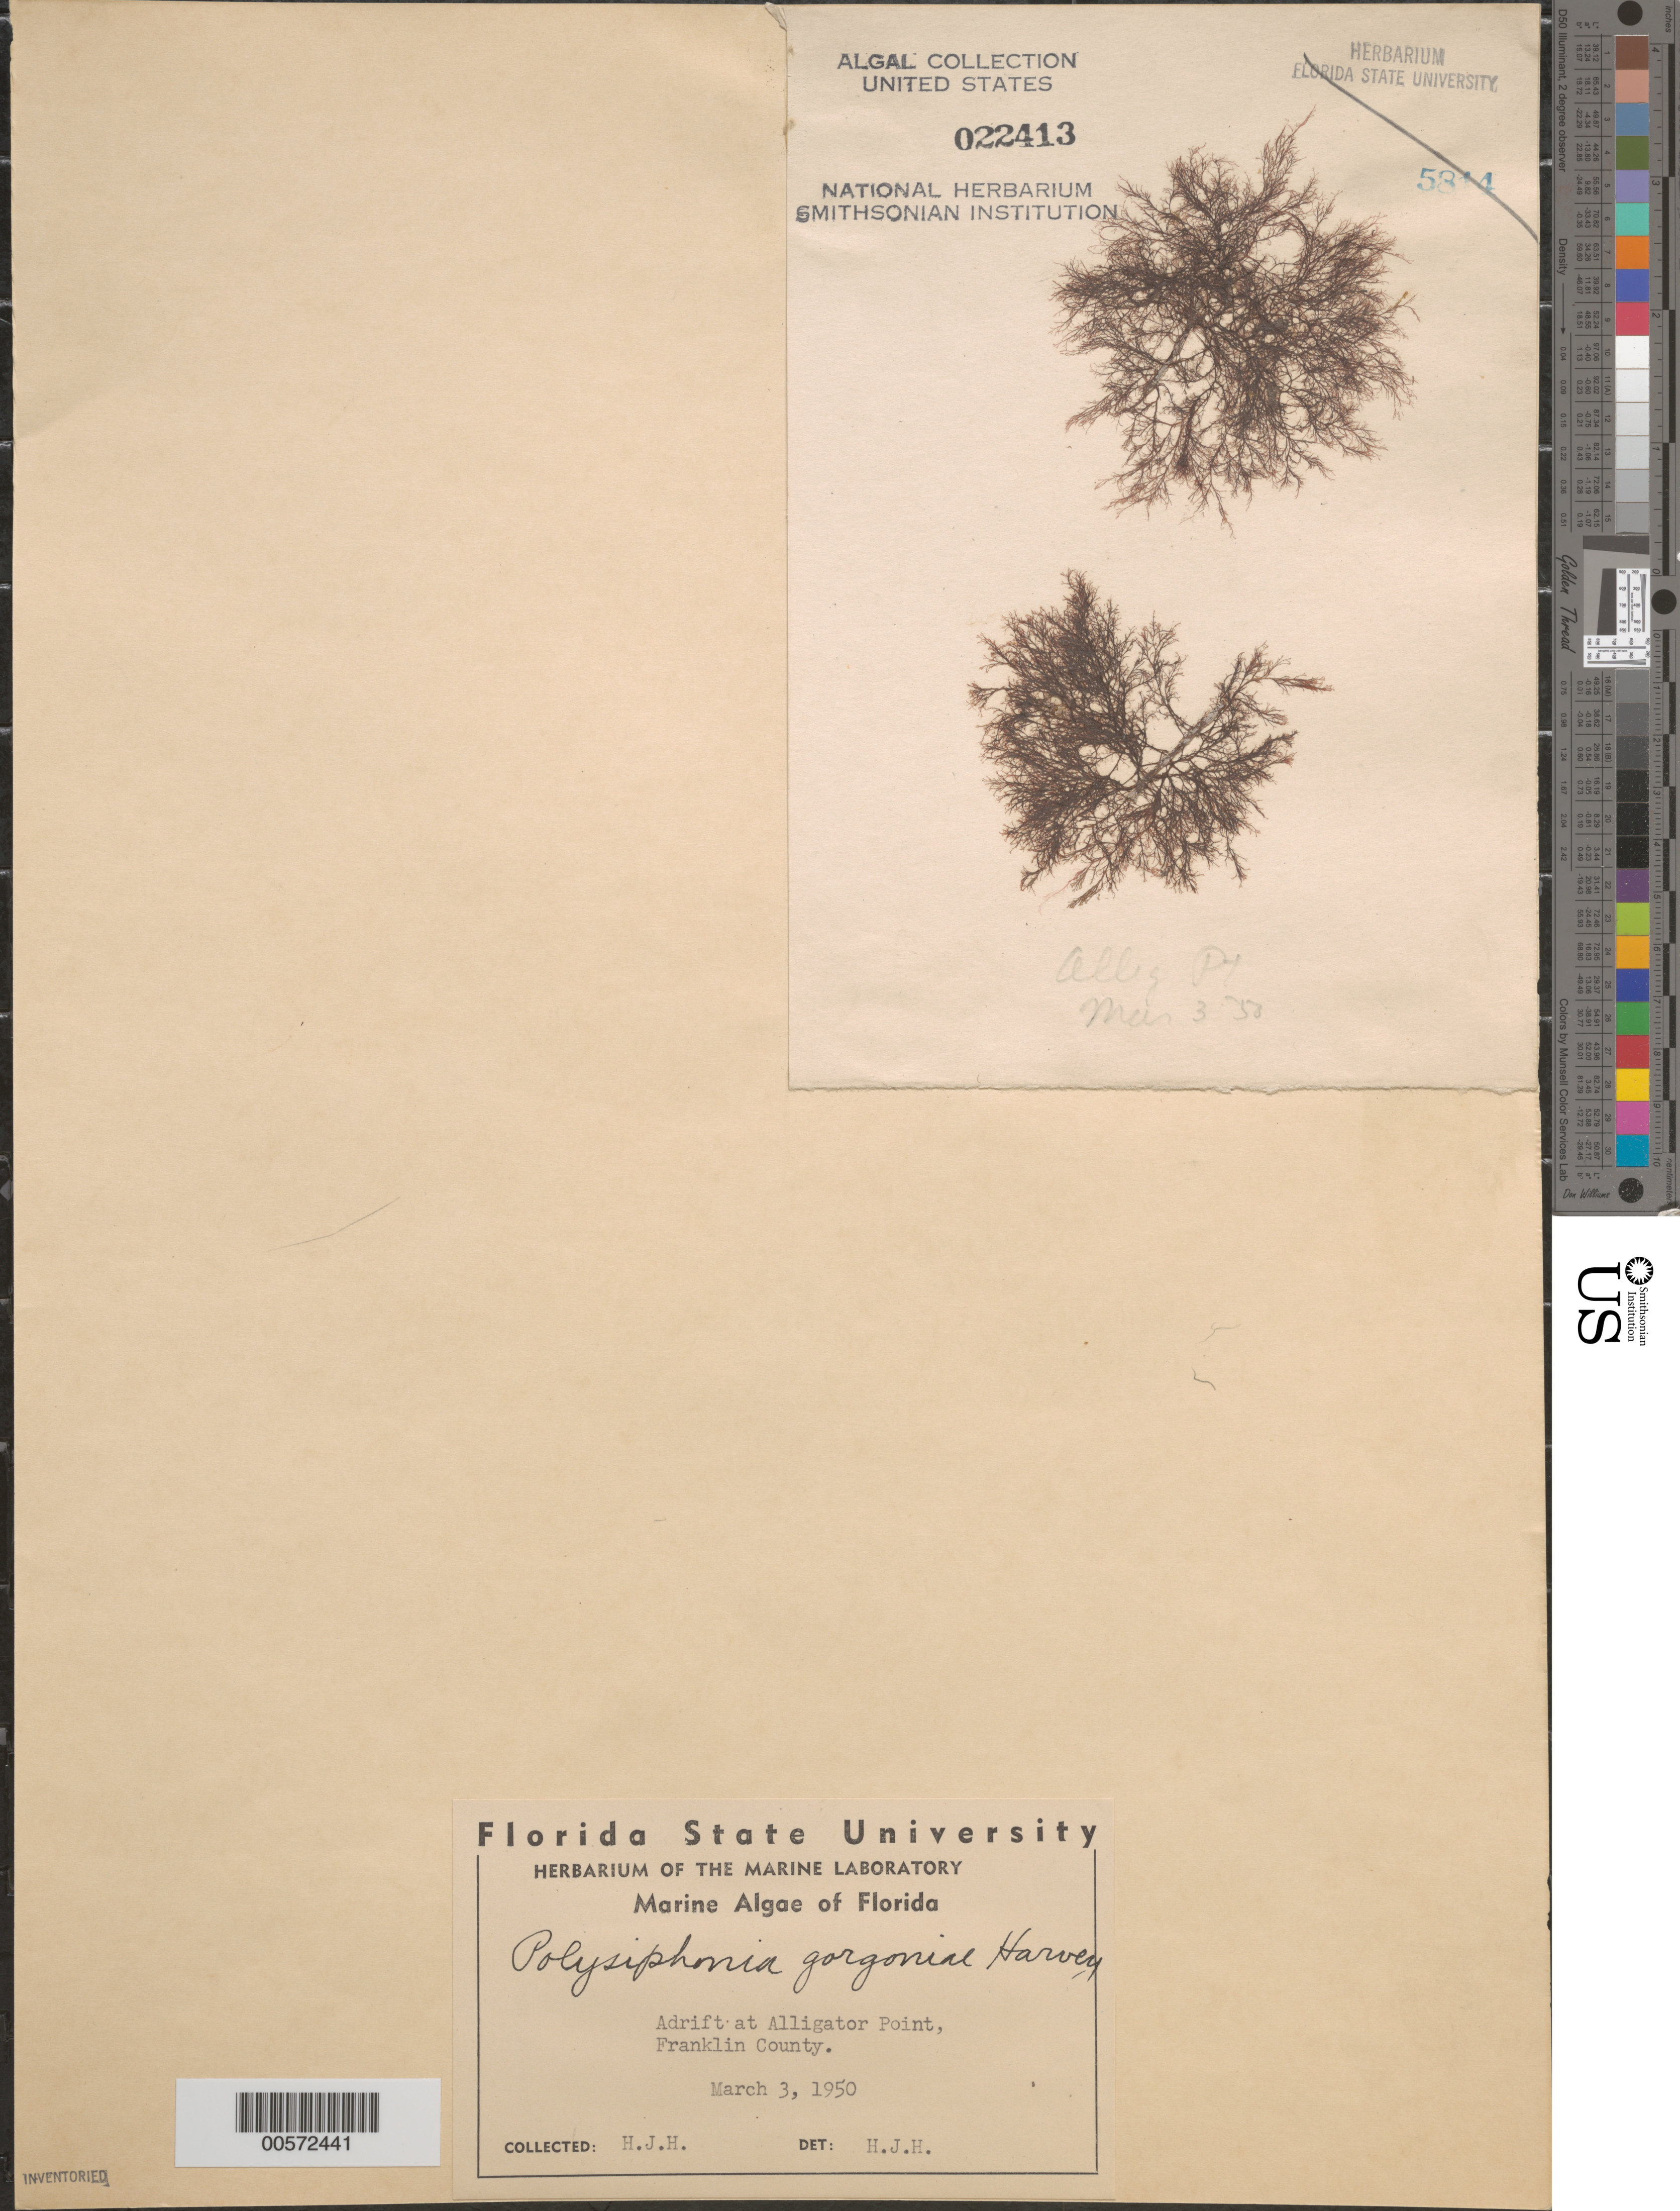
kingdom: Plantae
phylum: Rhodophyta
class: Florideophyceae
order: Ceramiales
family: Rhodomelaceae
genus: Melanothamnus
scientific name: Melanothamnus gorgoniae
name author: (Harvey) Diaz-Tapia & Maggs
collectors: H. J. Humm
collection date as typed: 03 Mar 1950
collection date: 1950-03-03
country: United States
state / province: Florida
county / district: Franklin County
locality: Alligator Point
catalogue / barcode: US 22413